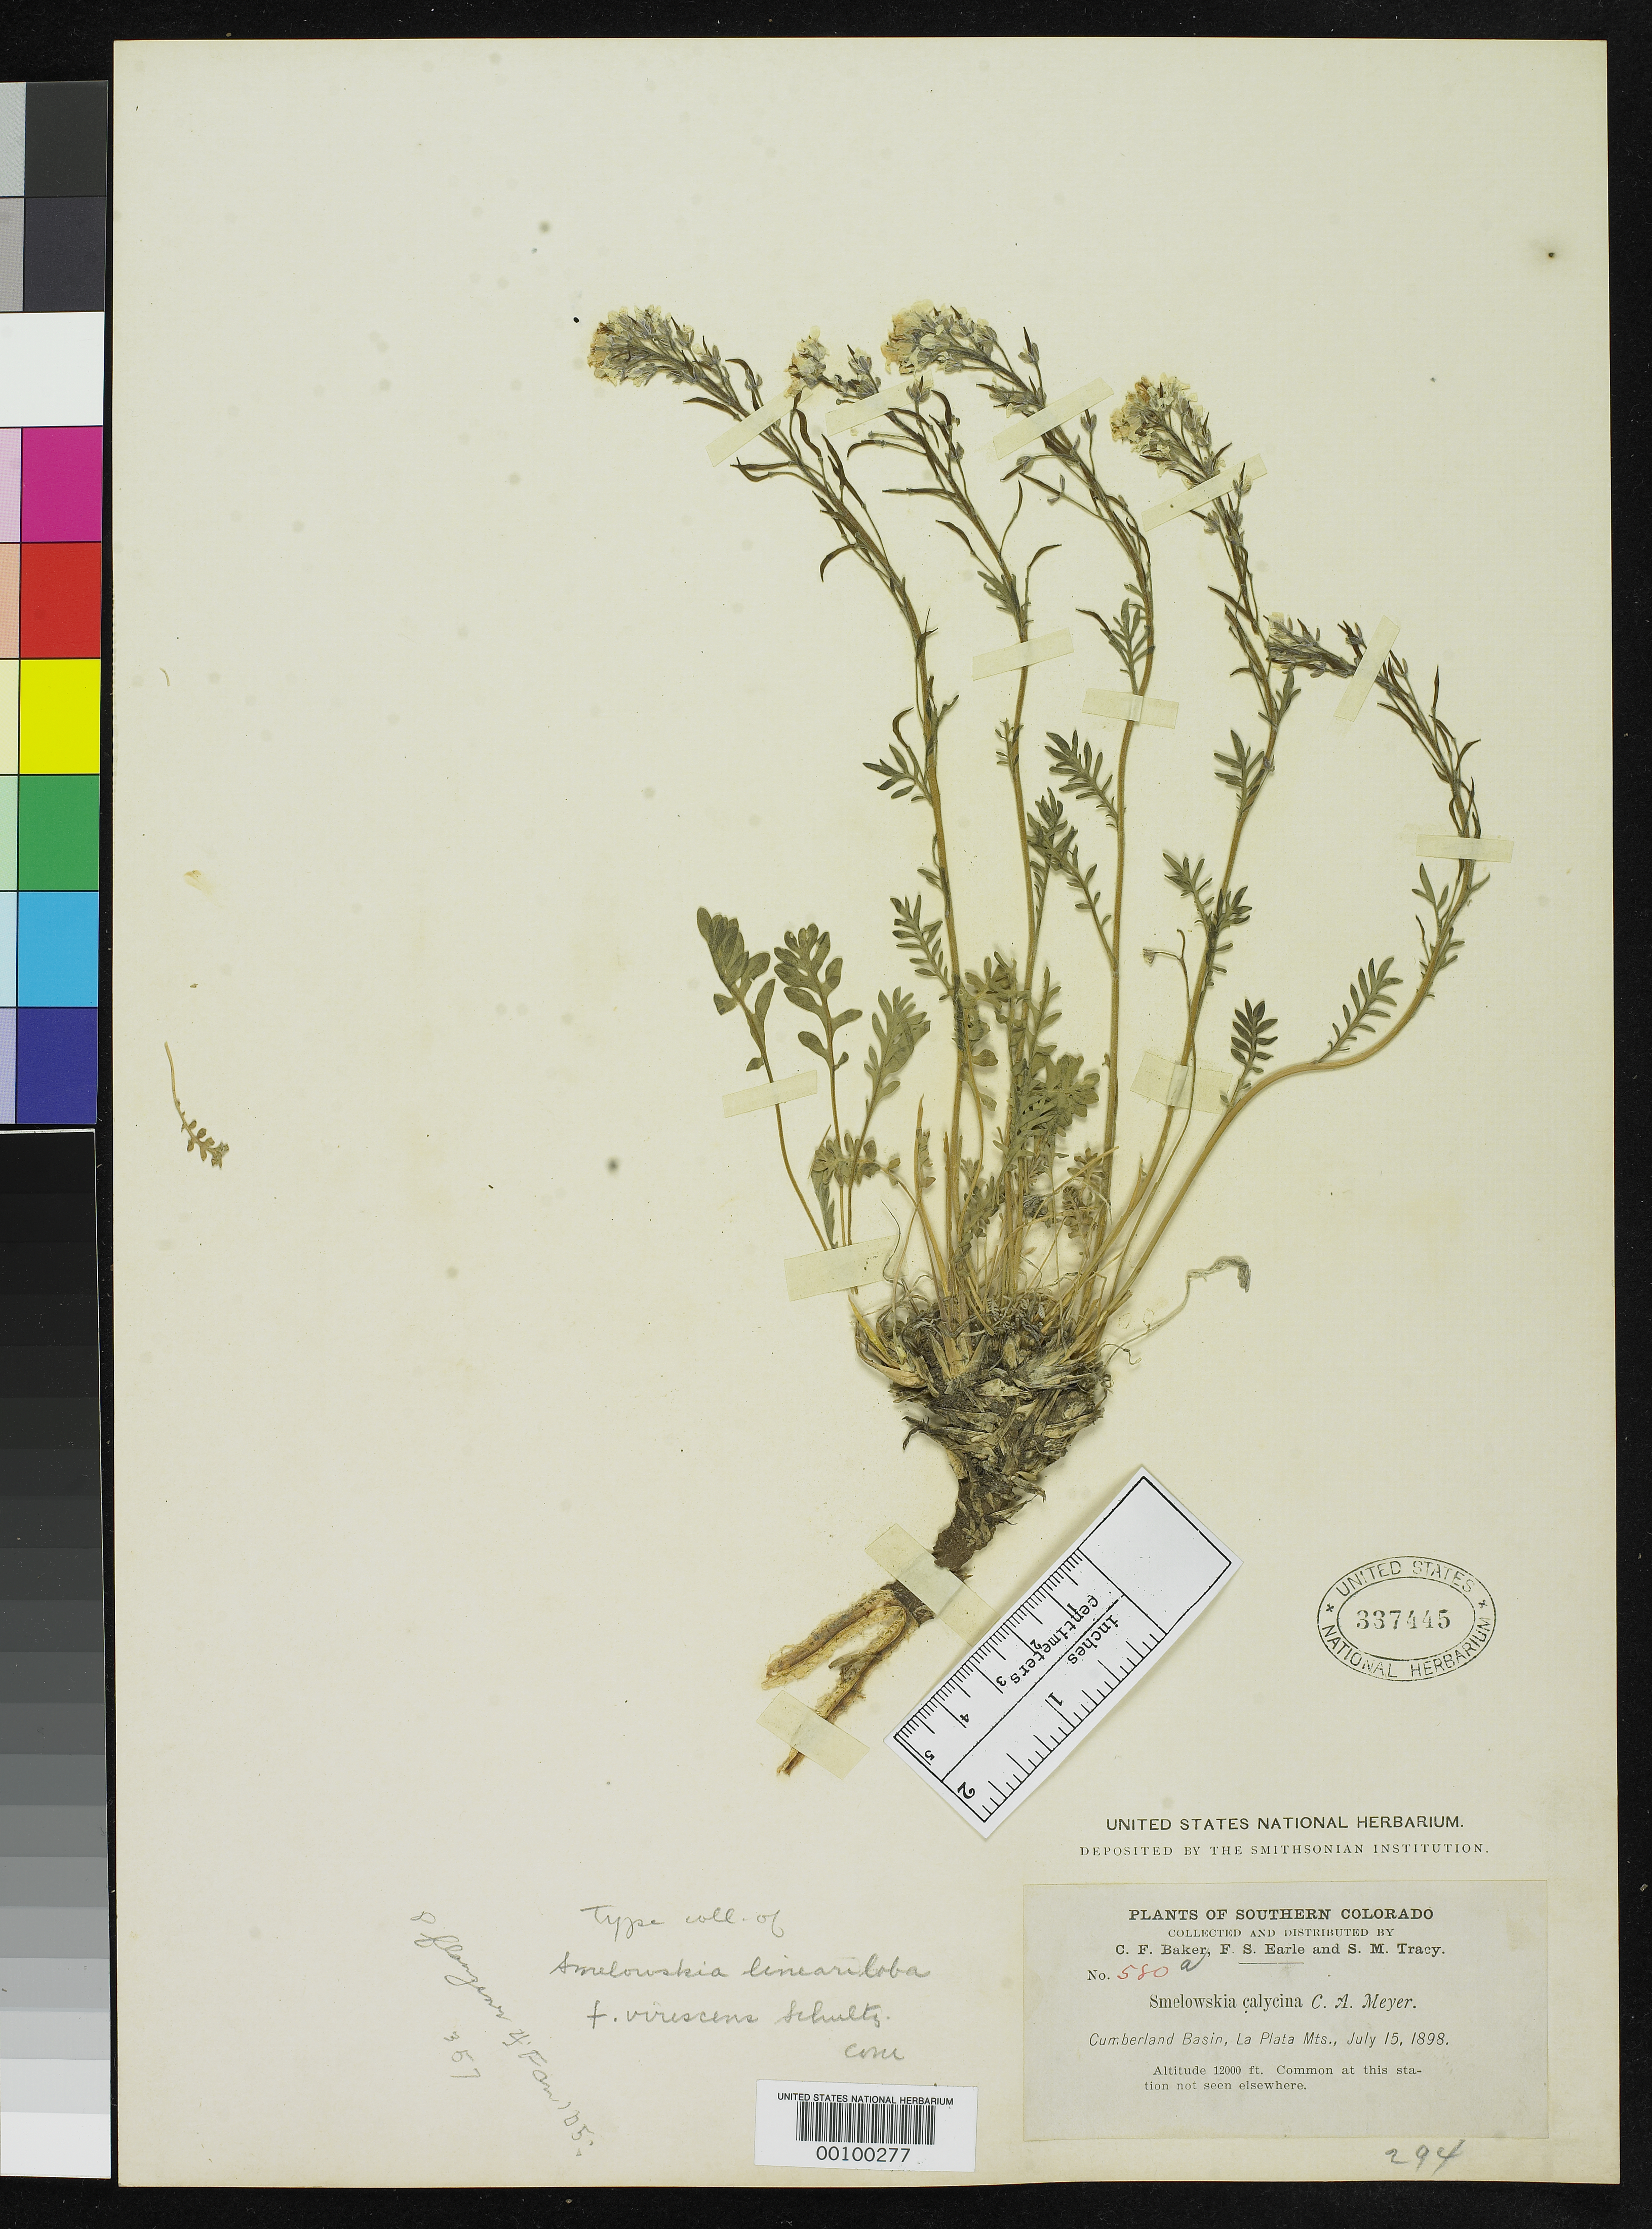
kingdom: Plantae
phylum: Tracheophyta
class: Magnoliopsida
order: Brassicales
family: Brassicaceae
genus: Smelowskia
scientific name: Smelowskia lineariloba f. virescens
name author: O.E. Schulz in Engl.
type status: Isotype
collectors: C. F. Baker, F. S. Earle & S. M. Tracy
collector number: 580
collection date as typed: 15 Jul 1898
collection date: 1898-07-15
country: United States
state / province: Colorado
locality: Cumberland Basin, La Plata Mts.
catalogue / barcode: US 337445